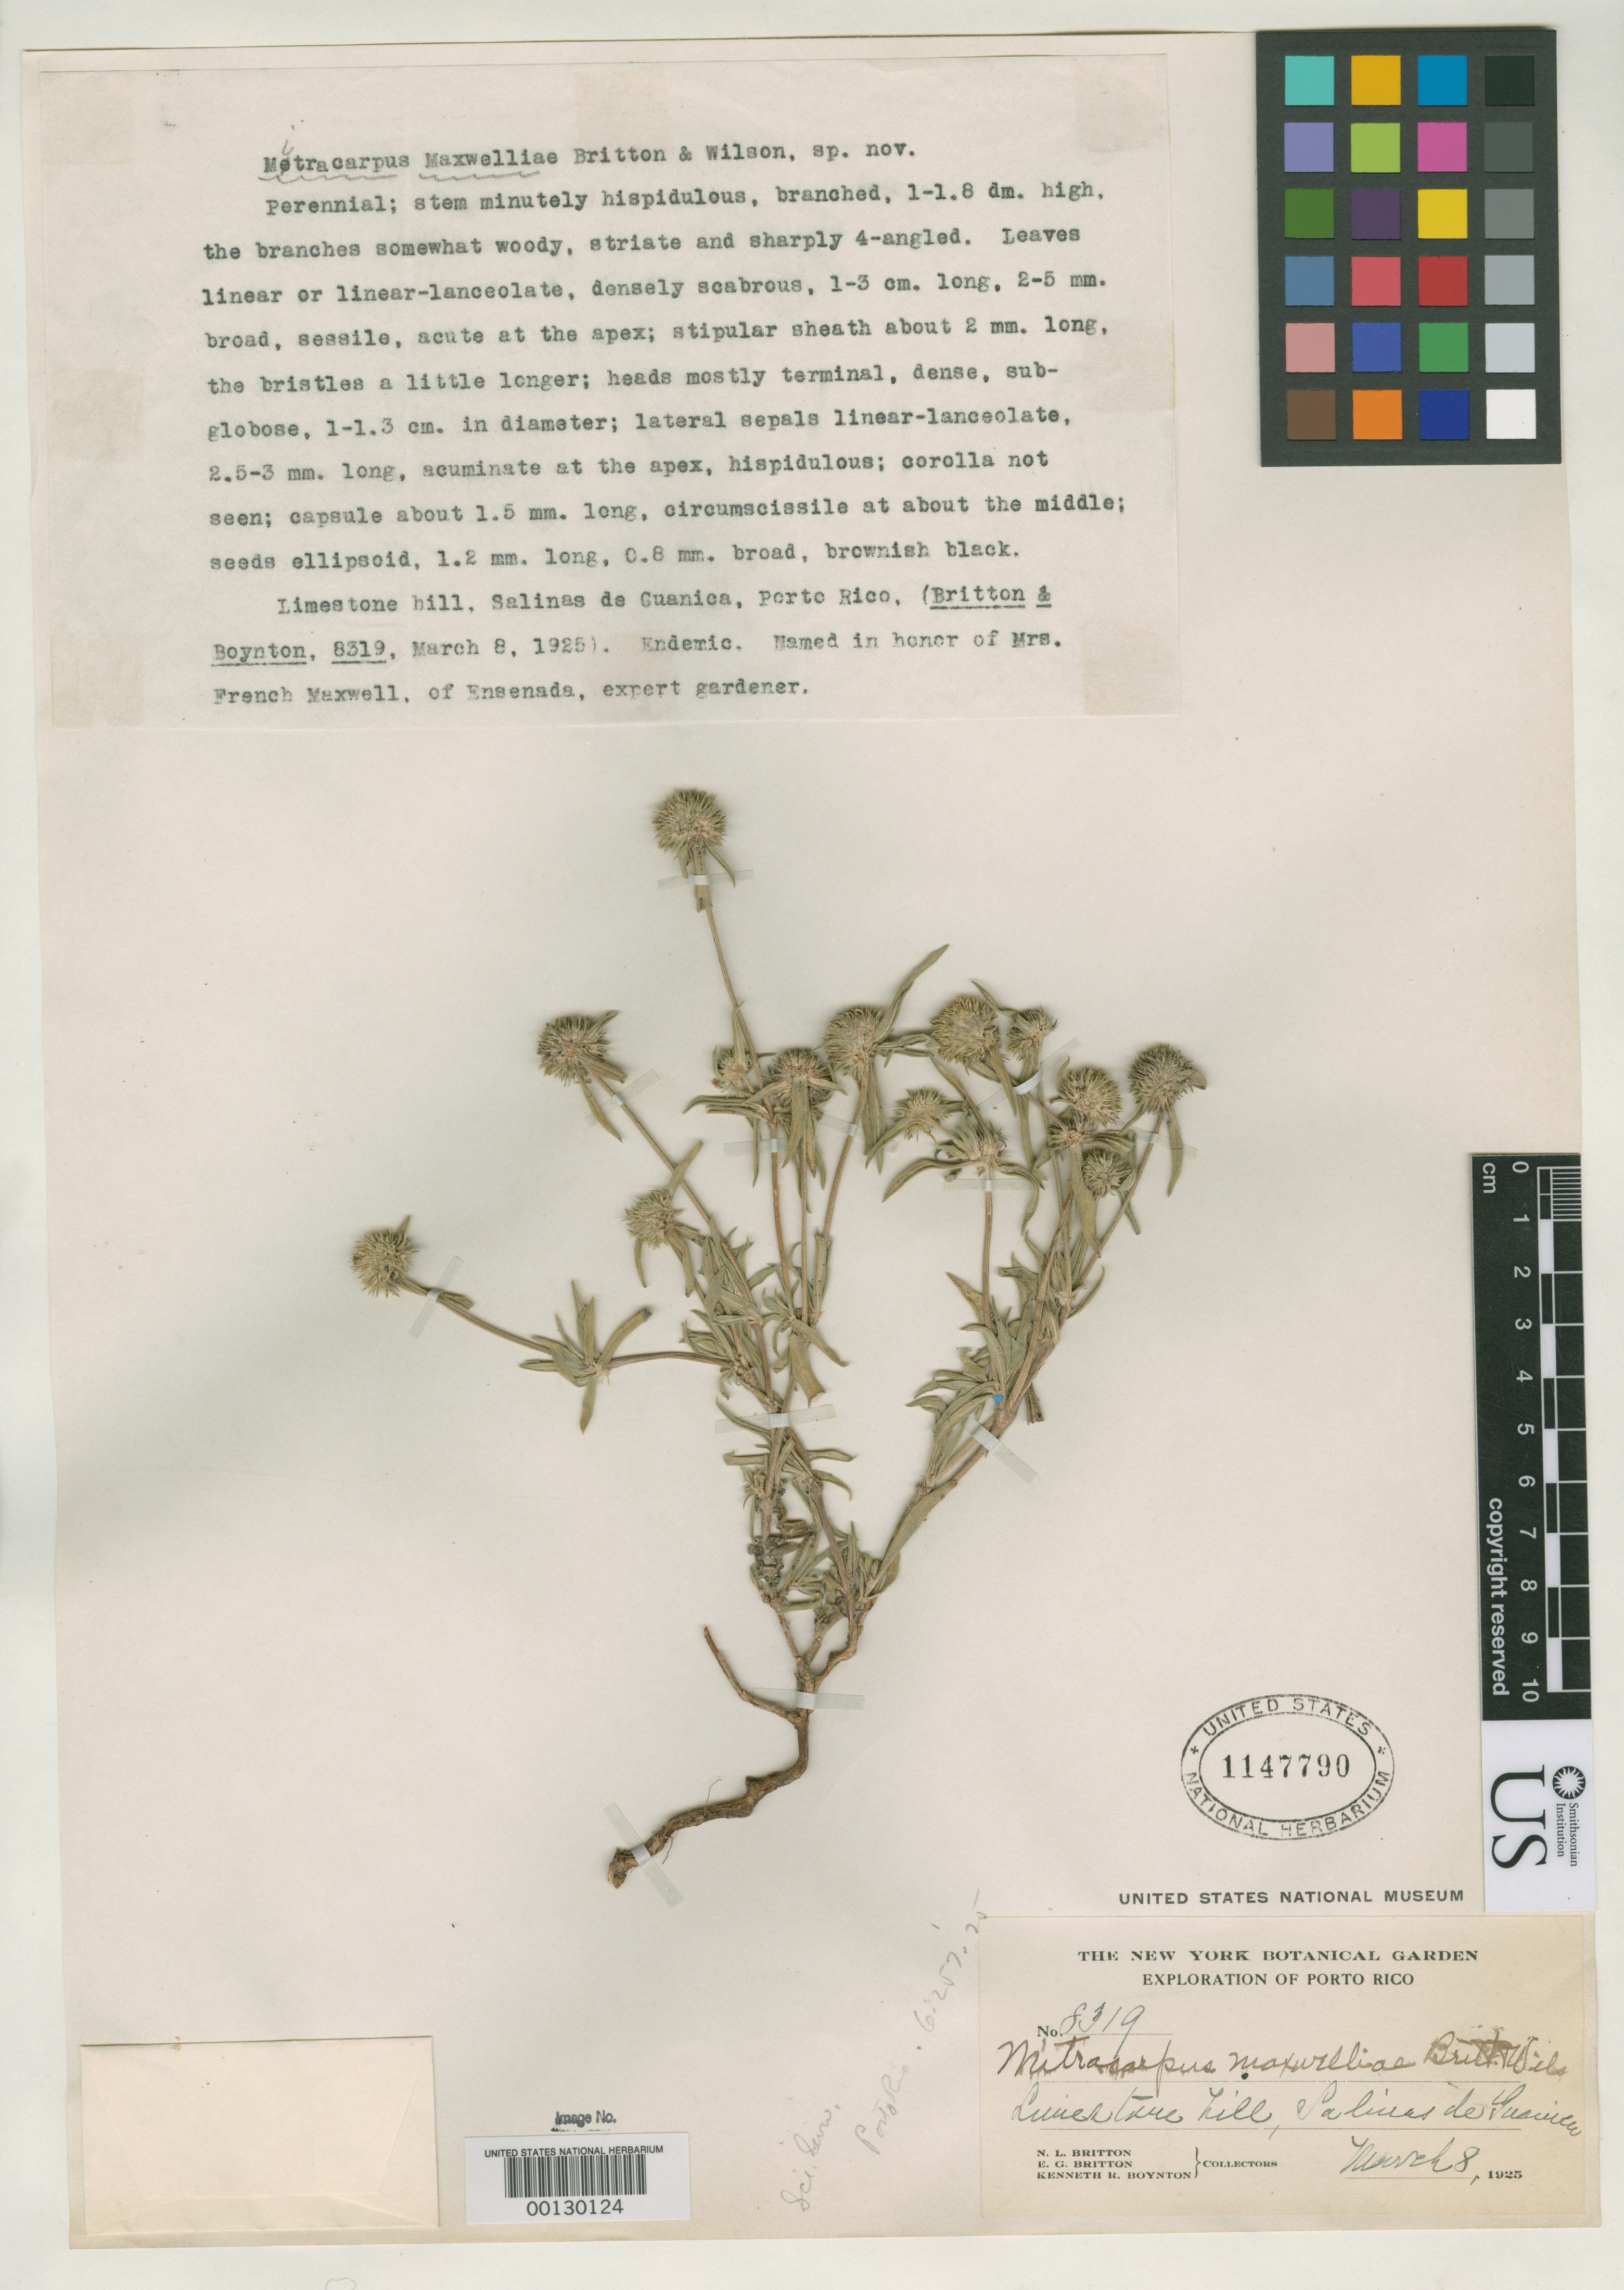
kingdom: Plantae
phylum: Tracheophyta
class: Magnoliopsida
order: Gentianales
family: Rubiaceae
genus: Mitracarpus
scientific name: Mitracarpus maxwelliae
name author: Britton & P. Wilson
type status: Type Collection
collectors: N. Britton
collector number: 8319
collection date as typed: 08 Mar 1925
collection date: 1925-03-08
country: Puerto Rico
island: Greater Antilles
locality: Salinas de Guanica.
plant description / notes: Presumably an isotype, with holotype at NY; but this sheet possibly the holotype? (Note typed manuscript of original description attached)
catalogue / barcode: US 1147790